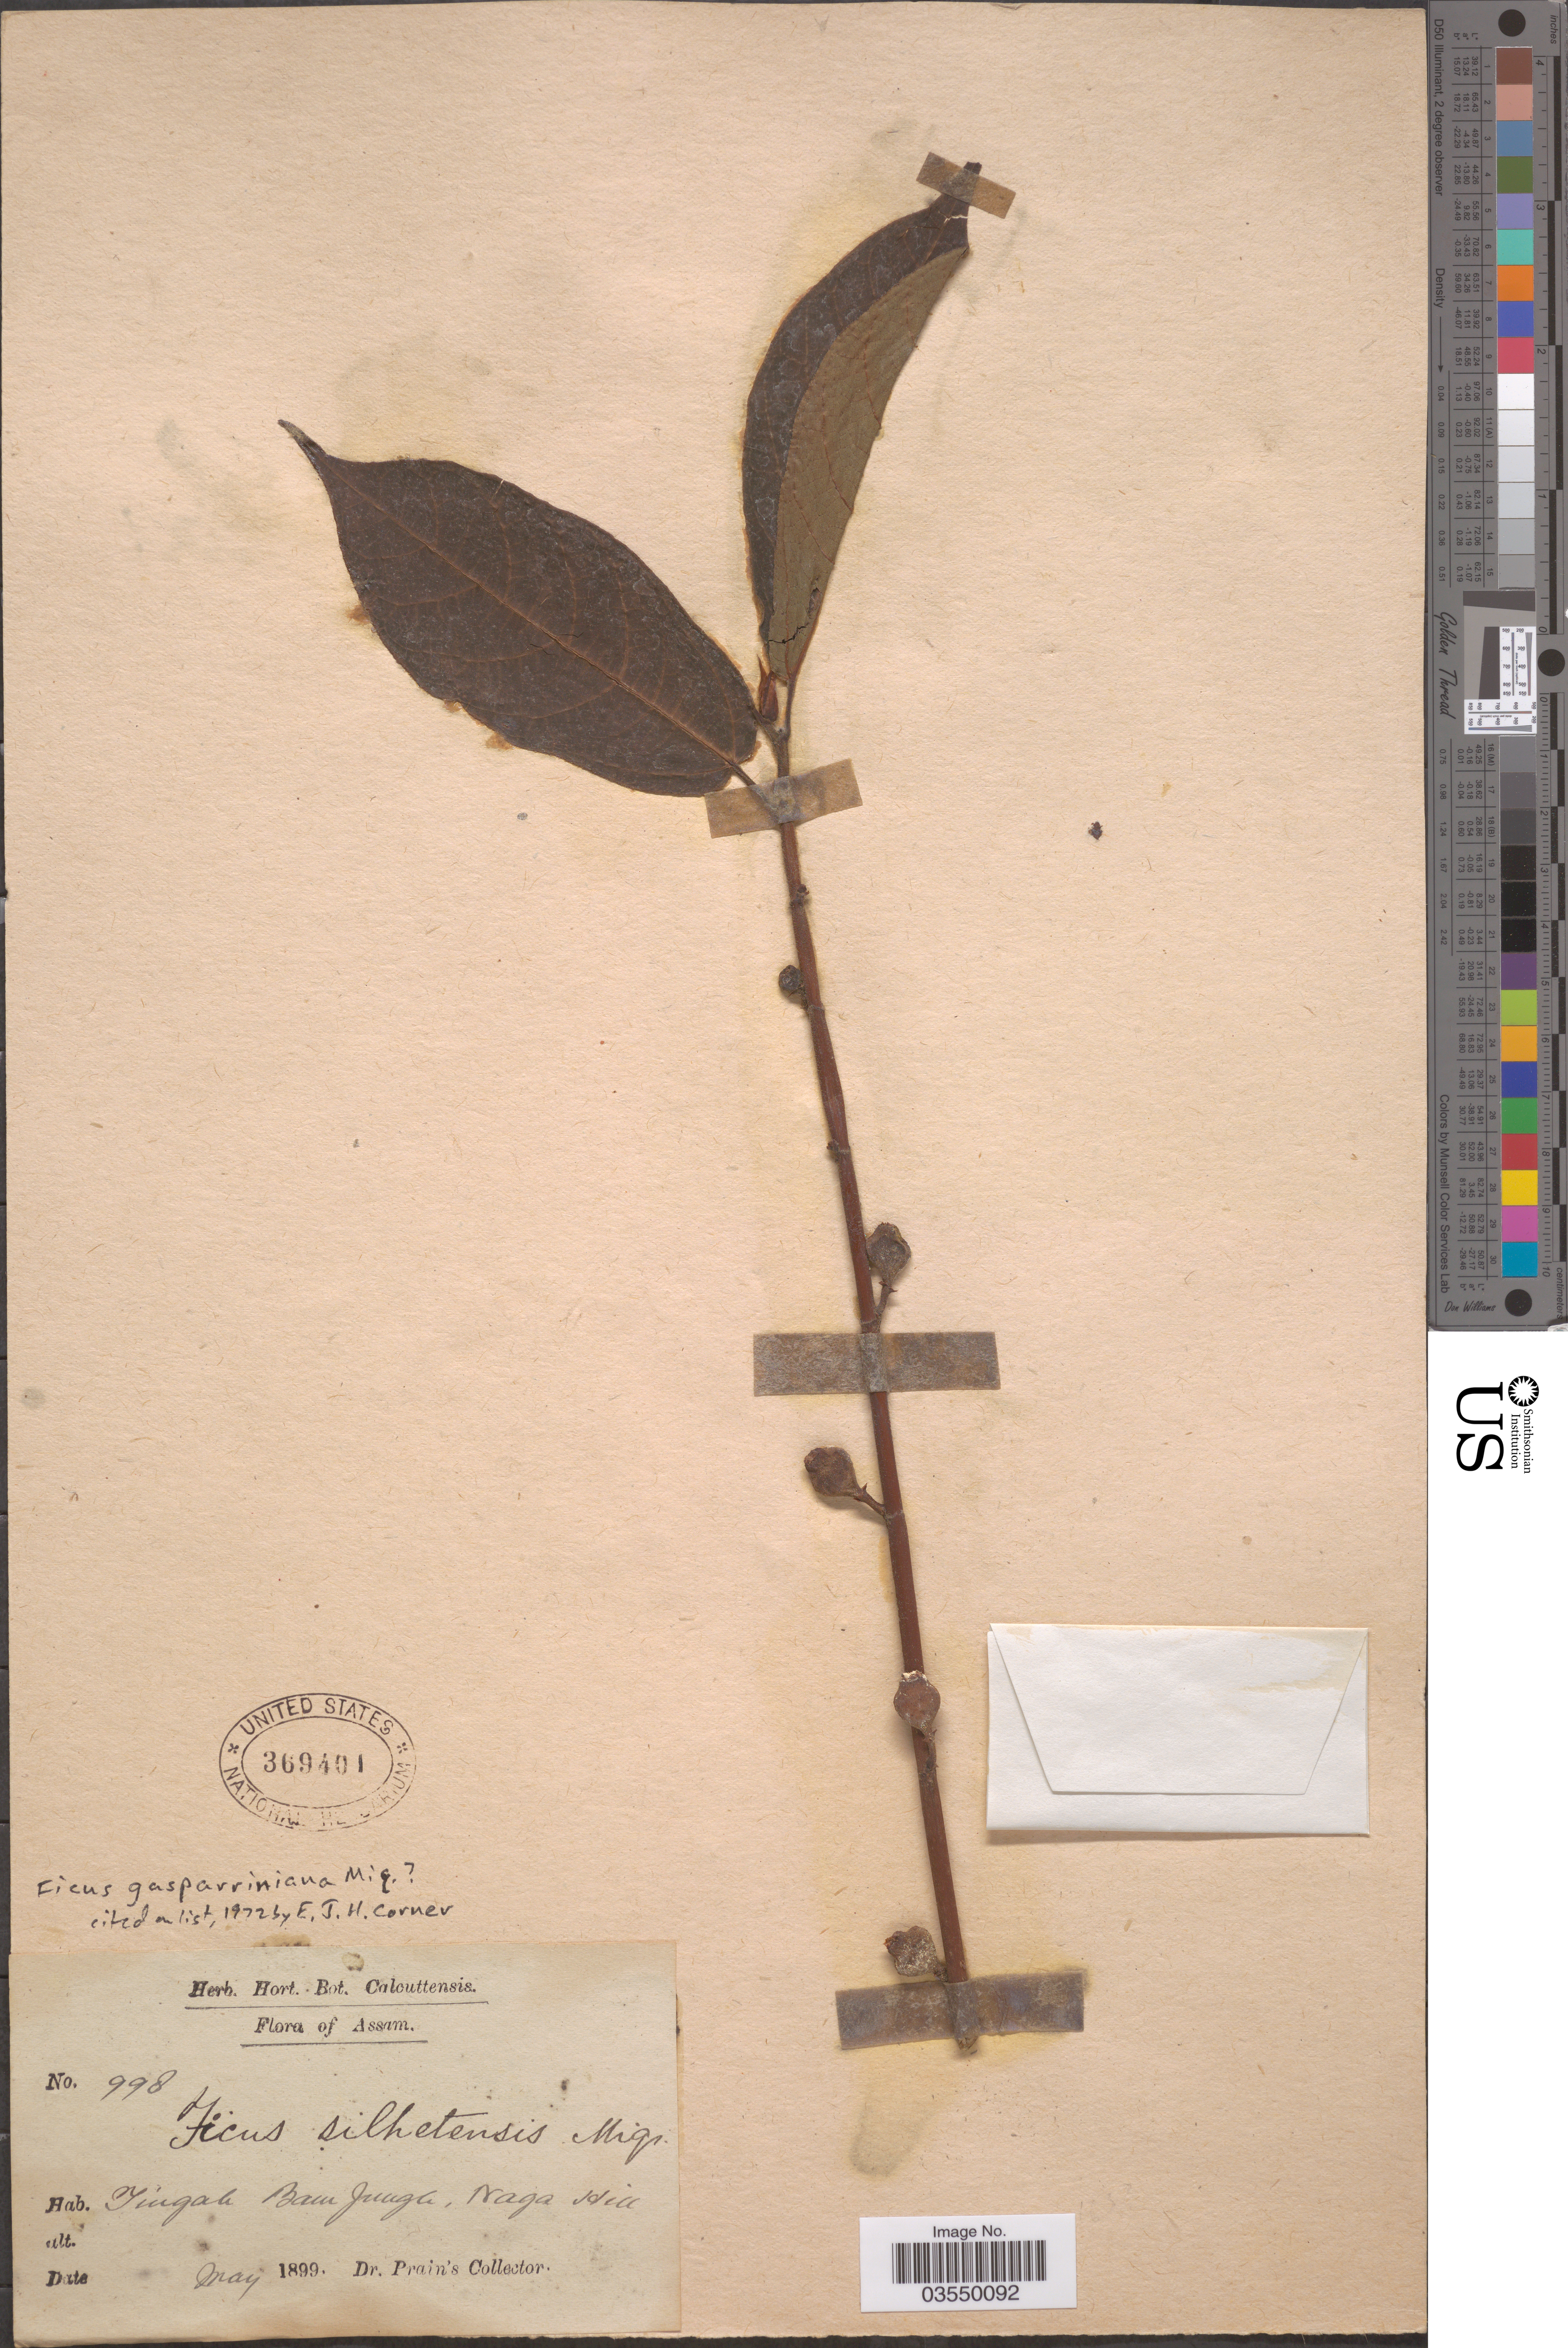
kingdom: Plantae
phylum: Tracheophyta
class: Magnoliopsida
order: Rosales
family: Moraceae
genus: Ficus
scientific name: Ficus gasparriniana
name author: Miq.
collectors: Dr. Prain's collector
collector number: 998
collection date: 1899-05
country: India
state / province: Assam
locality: Tingah Bam Jungle, Naga Hiu.*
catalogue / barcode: US 369401